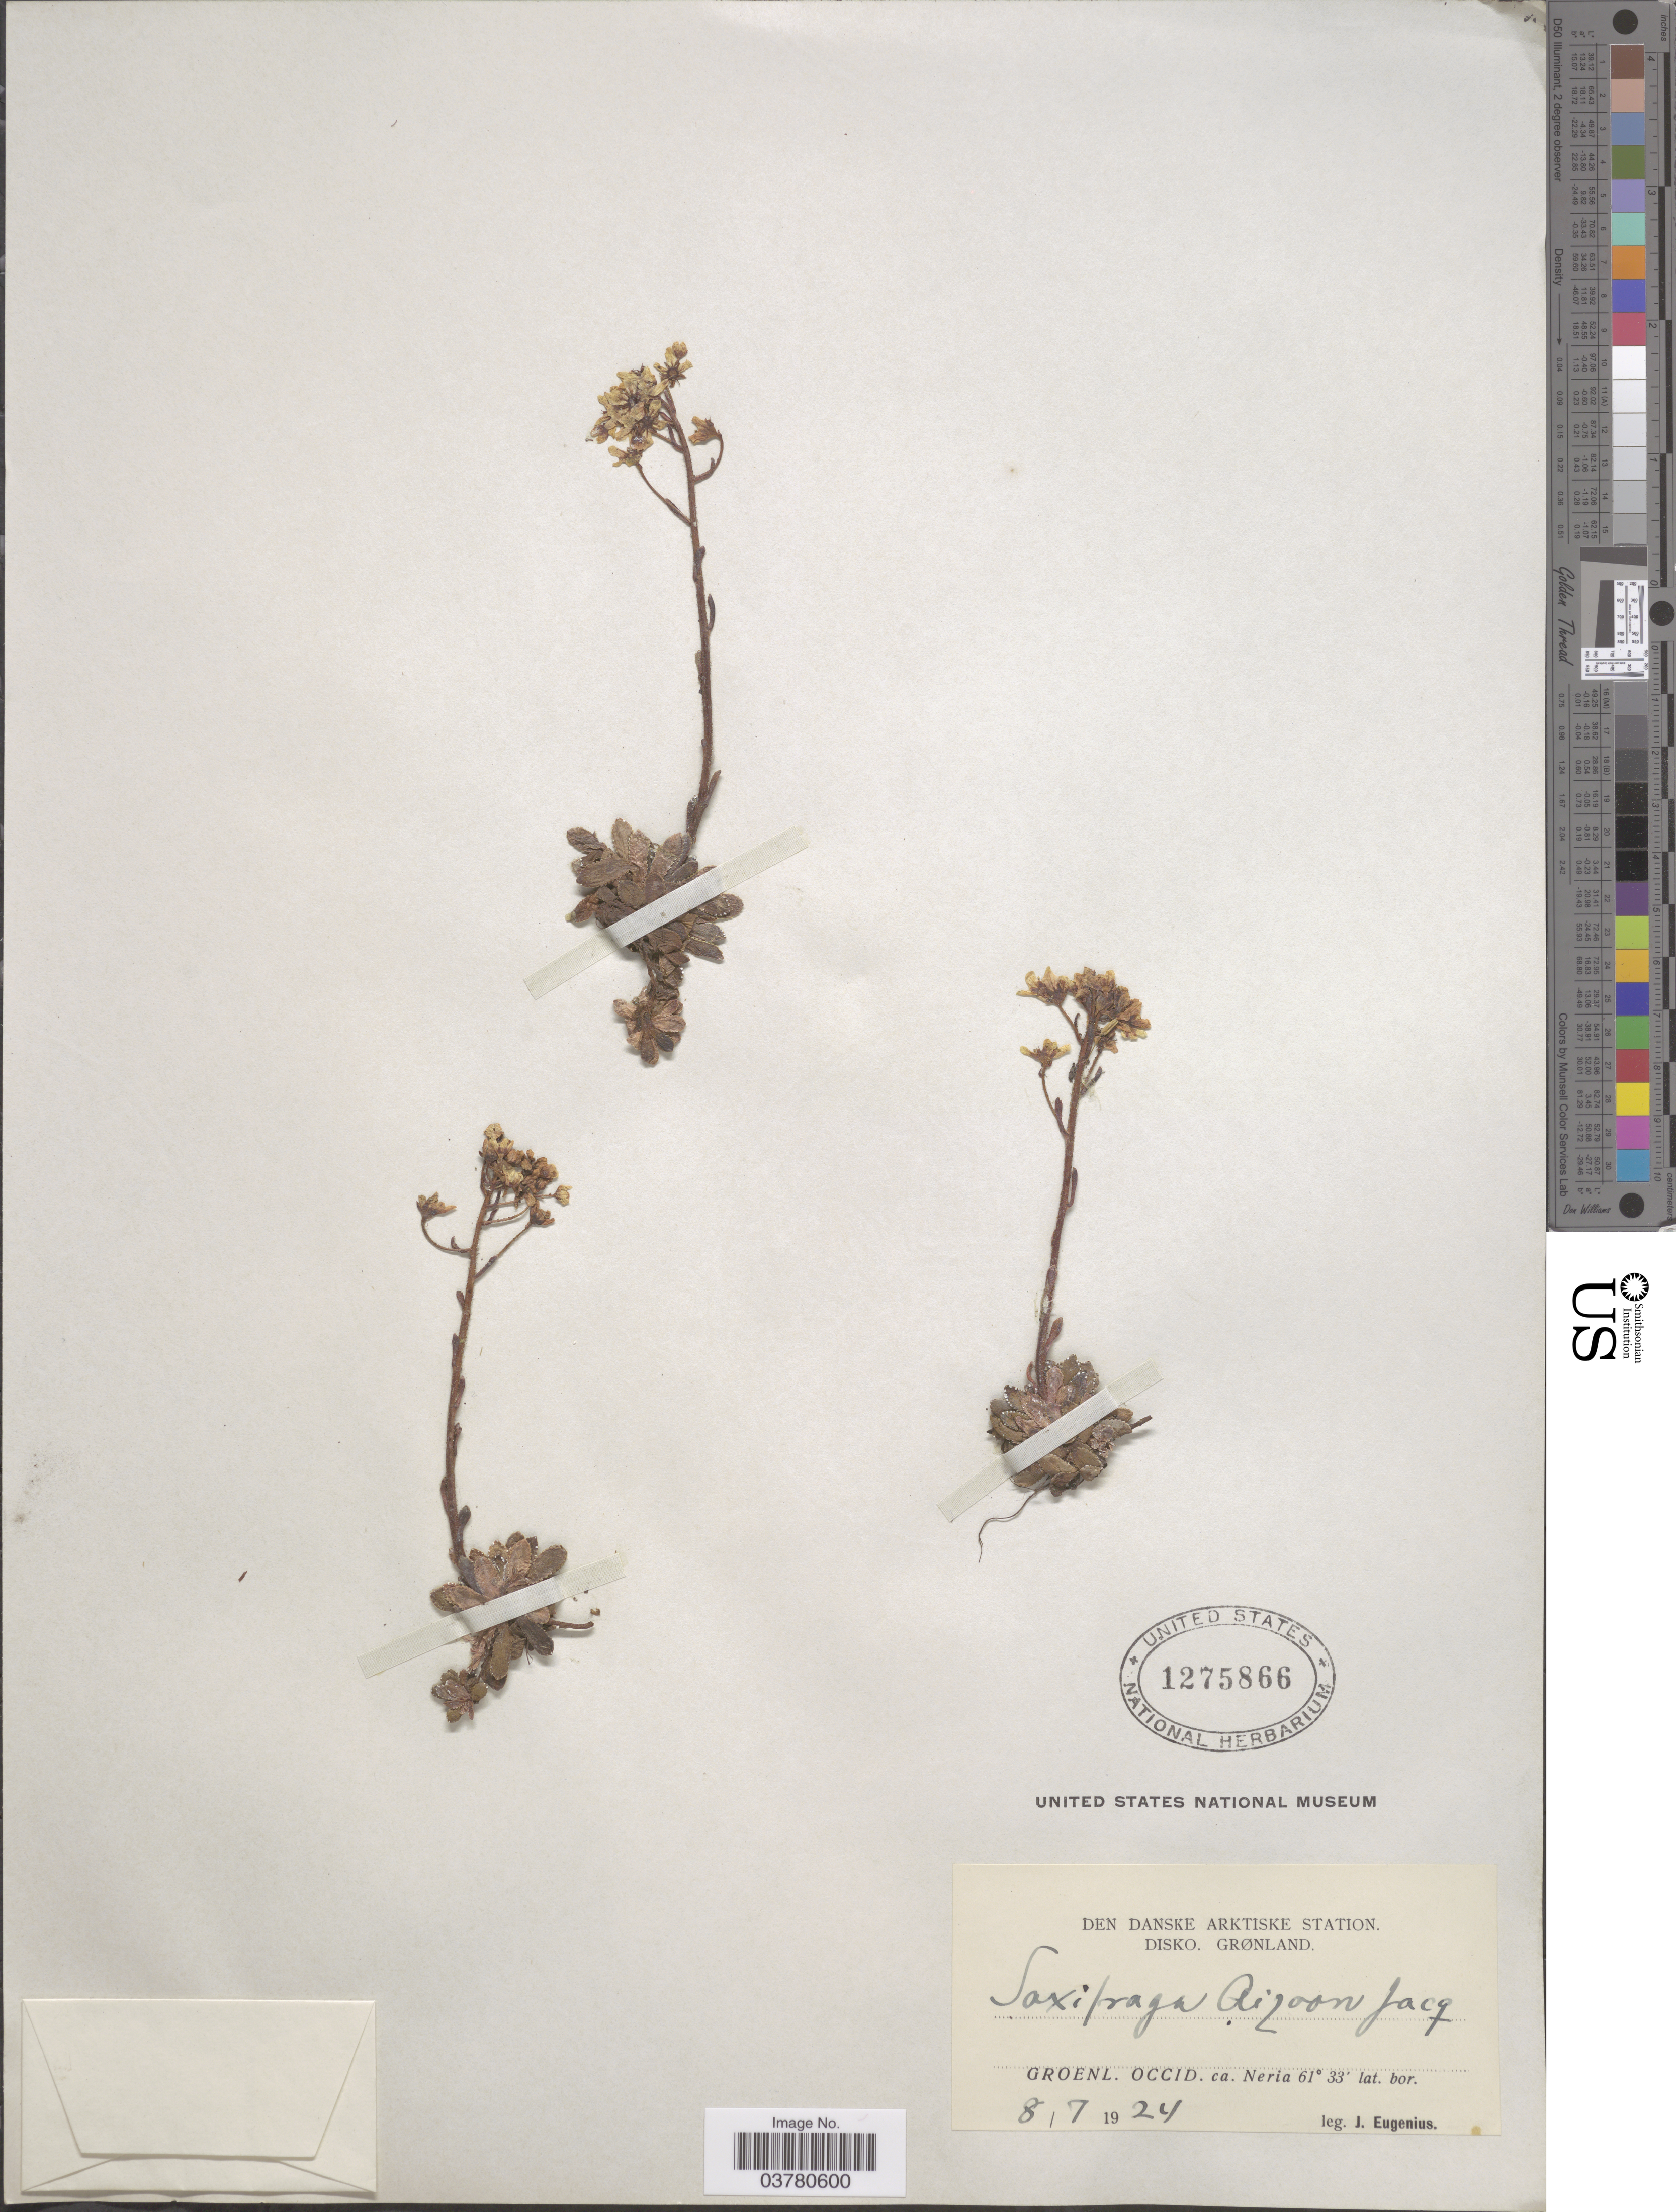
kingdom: Plantae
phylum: Tracheophyta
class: Magnoliopsida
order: Saxifragales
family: Saxifragaceae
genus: Saxifraga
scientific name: Saxifraga paniculata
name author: Mill.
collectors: J. Eugenius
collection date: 1924-07-08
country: Greenland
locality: Den Danske Arktiske Station. Disko. Grønland. Groenl. Occid. ca. Neria.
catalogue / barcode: US 1275866